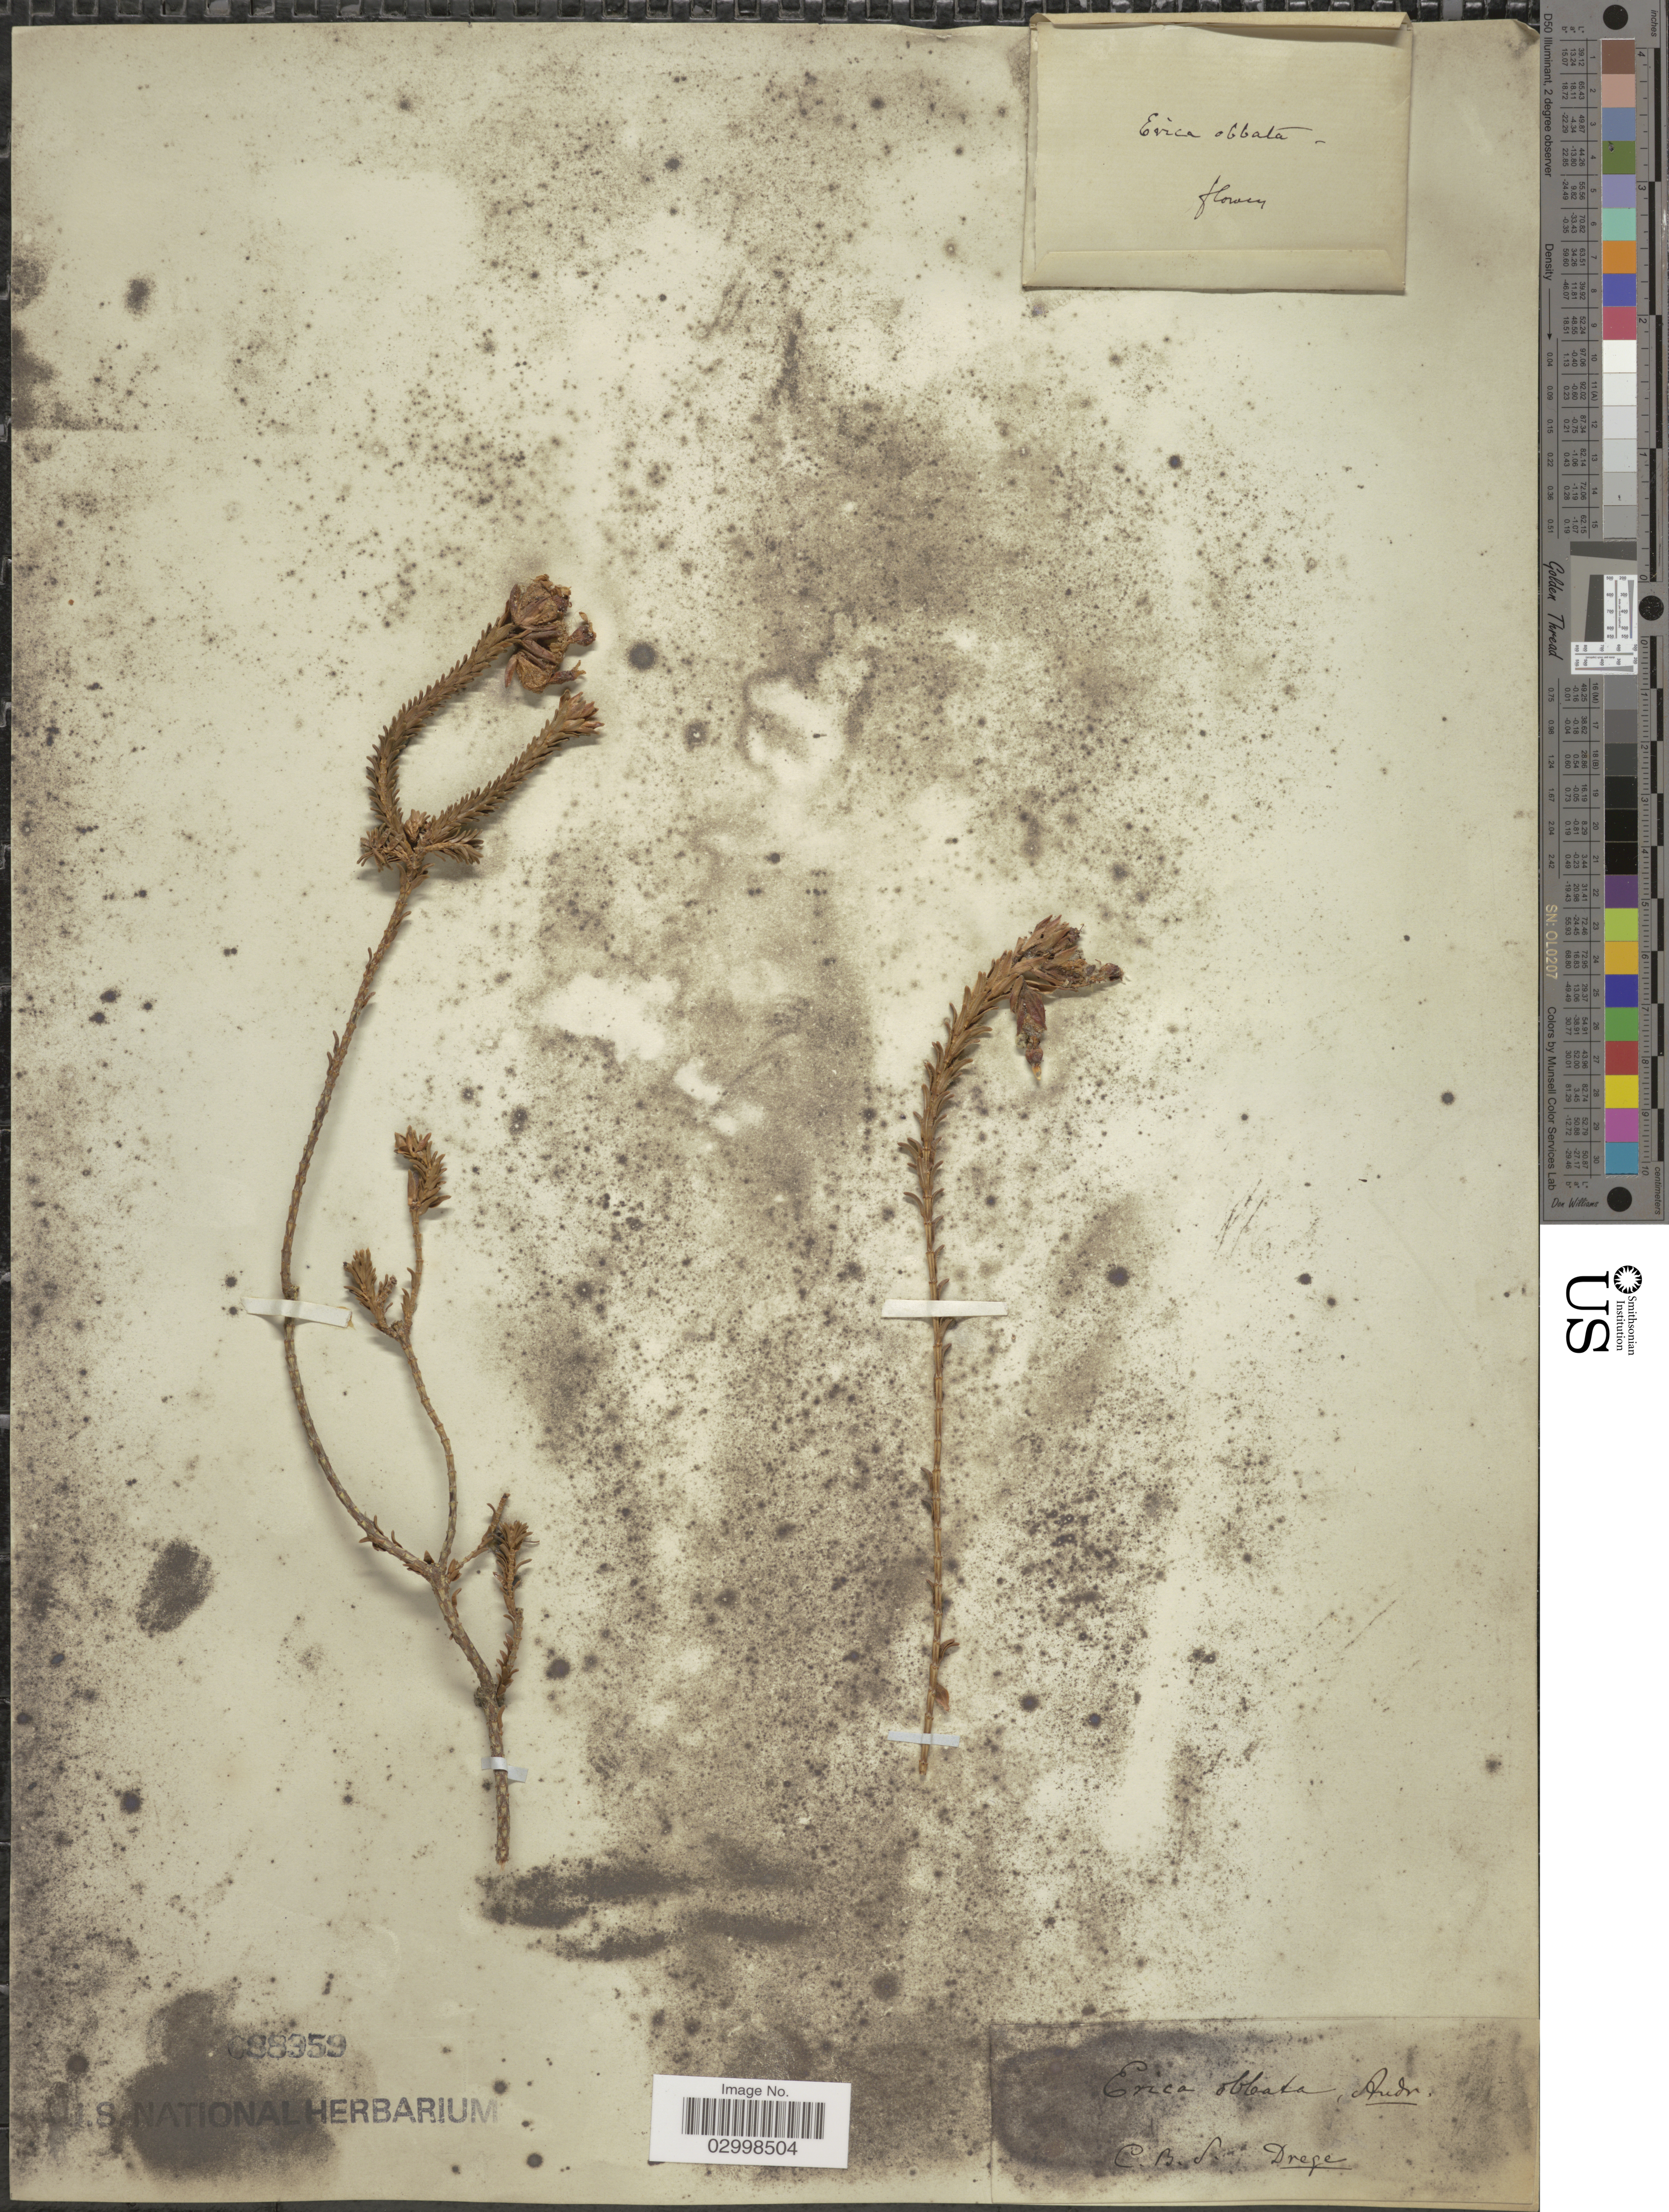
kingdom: Plantae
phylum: Tracheophyta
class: Magnoliopsida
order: Ericales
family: Ericaceae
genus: Erica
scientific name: Erica obbata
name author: Andrews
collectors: Drege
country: South Africa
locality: C. B. S.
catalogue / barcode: US 88959